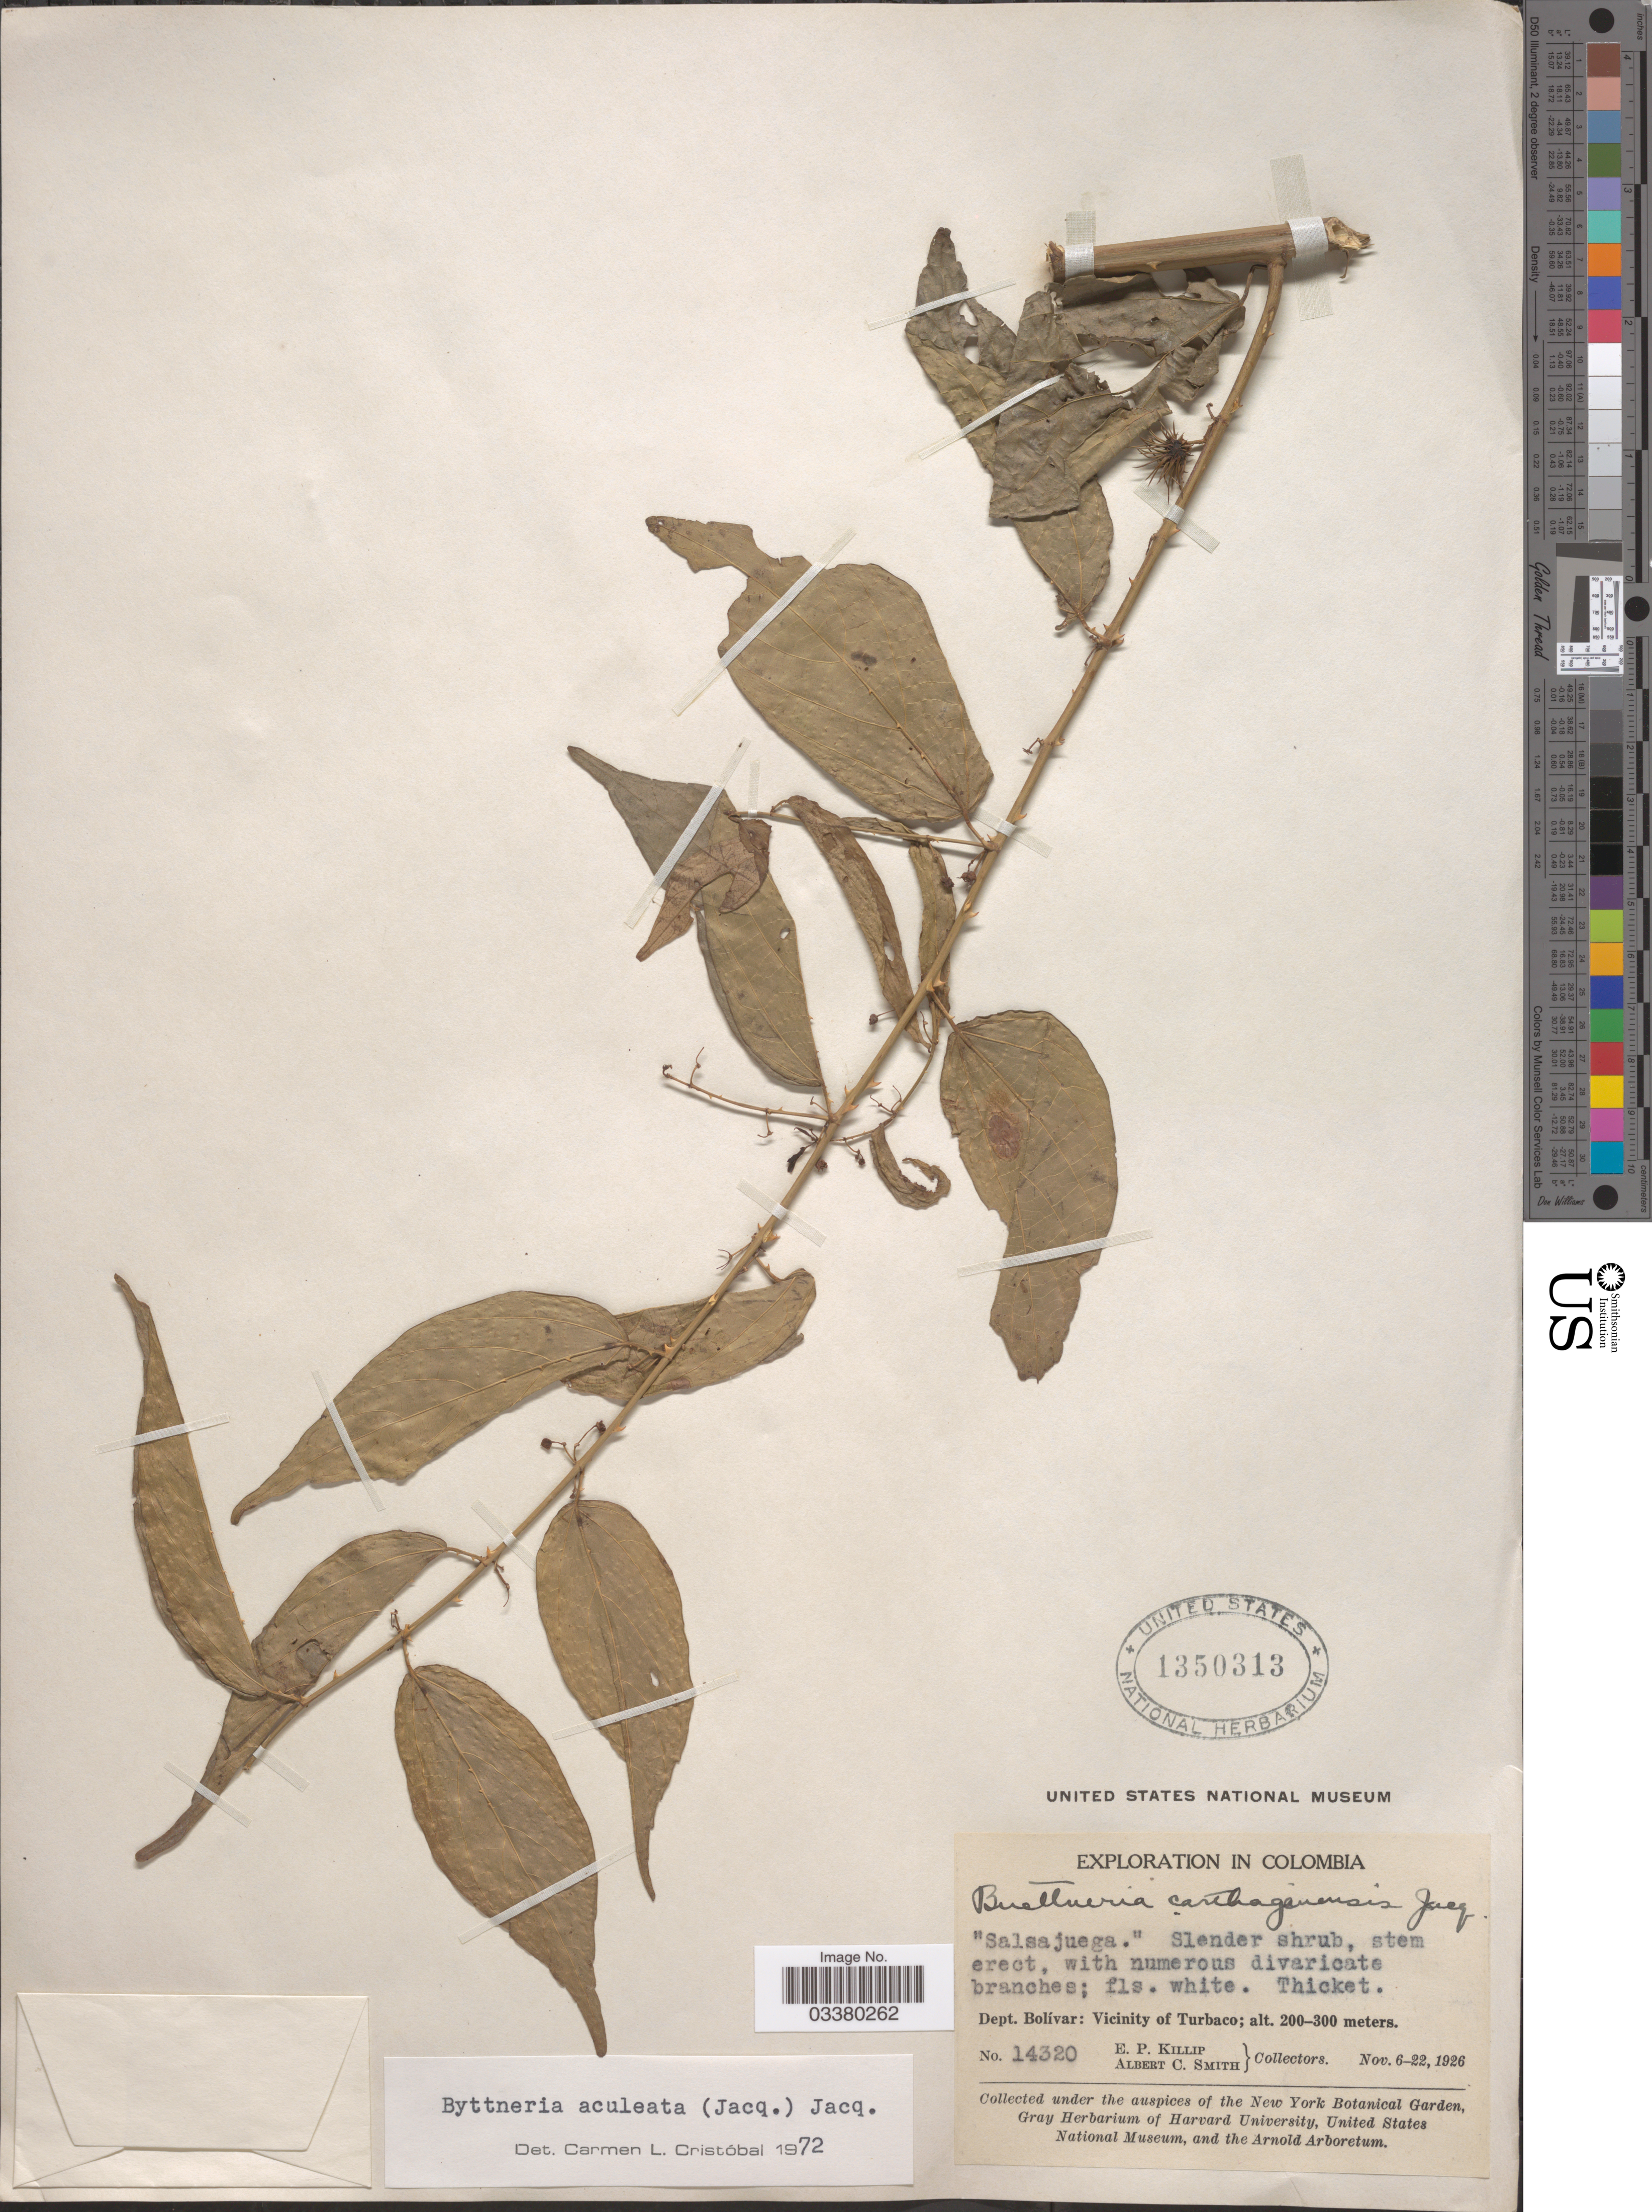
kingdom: Plantae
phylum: Tracheophyta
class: Magnoliopsida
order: Malvales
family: Malvaceae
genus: Byttneria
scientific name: Byttneria aculeata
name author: (Jacq.) Jacq.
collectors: E. P. Killip & A. C. Smith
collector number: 14320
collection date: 1926-11-06/1926-11-22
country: Colombia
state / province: Bolívar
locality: Dept. Bolívar: Vicinity of Turbaco.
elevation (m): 200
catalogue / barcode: US 1350313